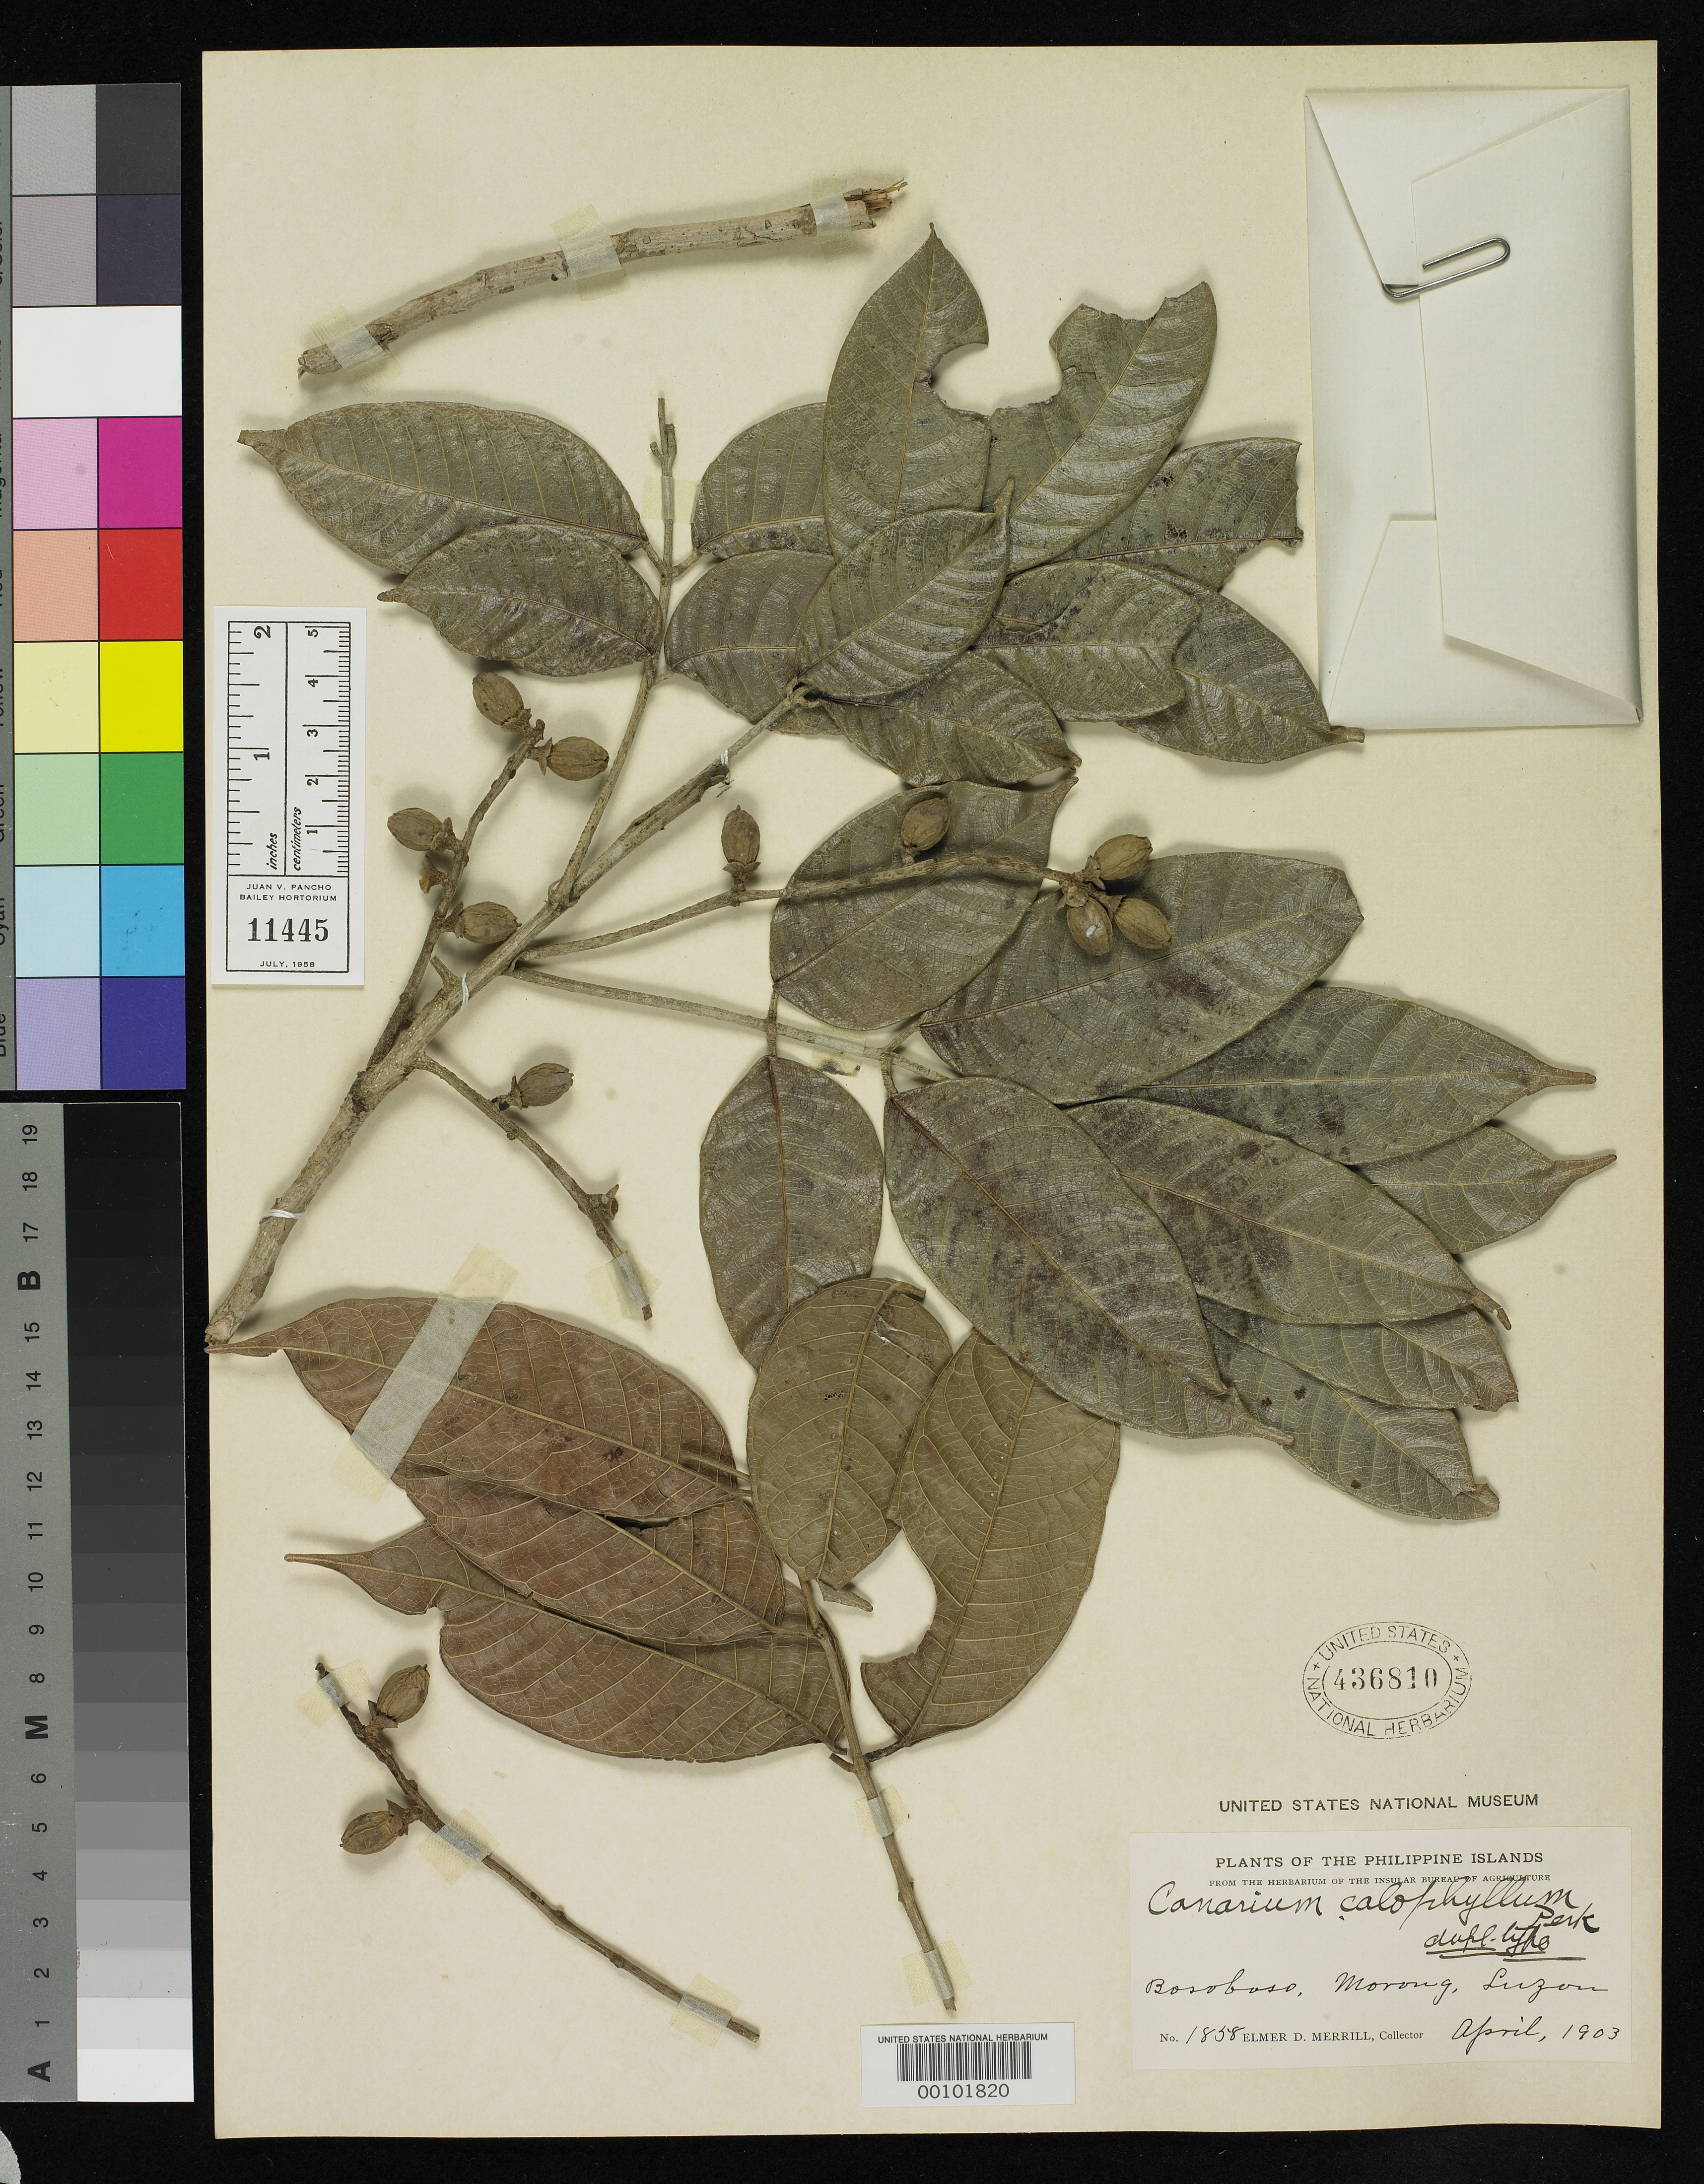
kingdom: Plantae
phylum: Tracheophyta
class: Magnoliopsida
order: Sapindales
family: Burseraceae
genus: Canarium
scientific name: Canarium calophyllum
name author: Perkins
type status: Isotype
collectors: E. D. Merrill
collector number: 1858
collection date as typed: Apr 1903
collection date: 1903-04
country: Philippines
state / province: Calabarzon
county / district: Rizal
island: Luzon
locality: Bosoboso.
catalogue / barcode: US 436810